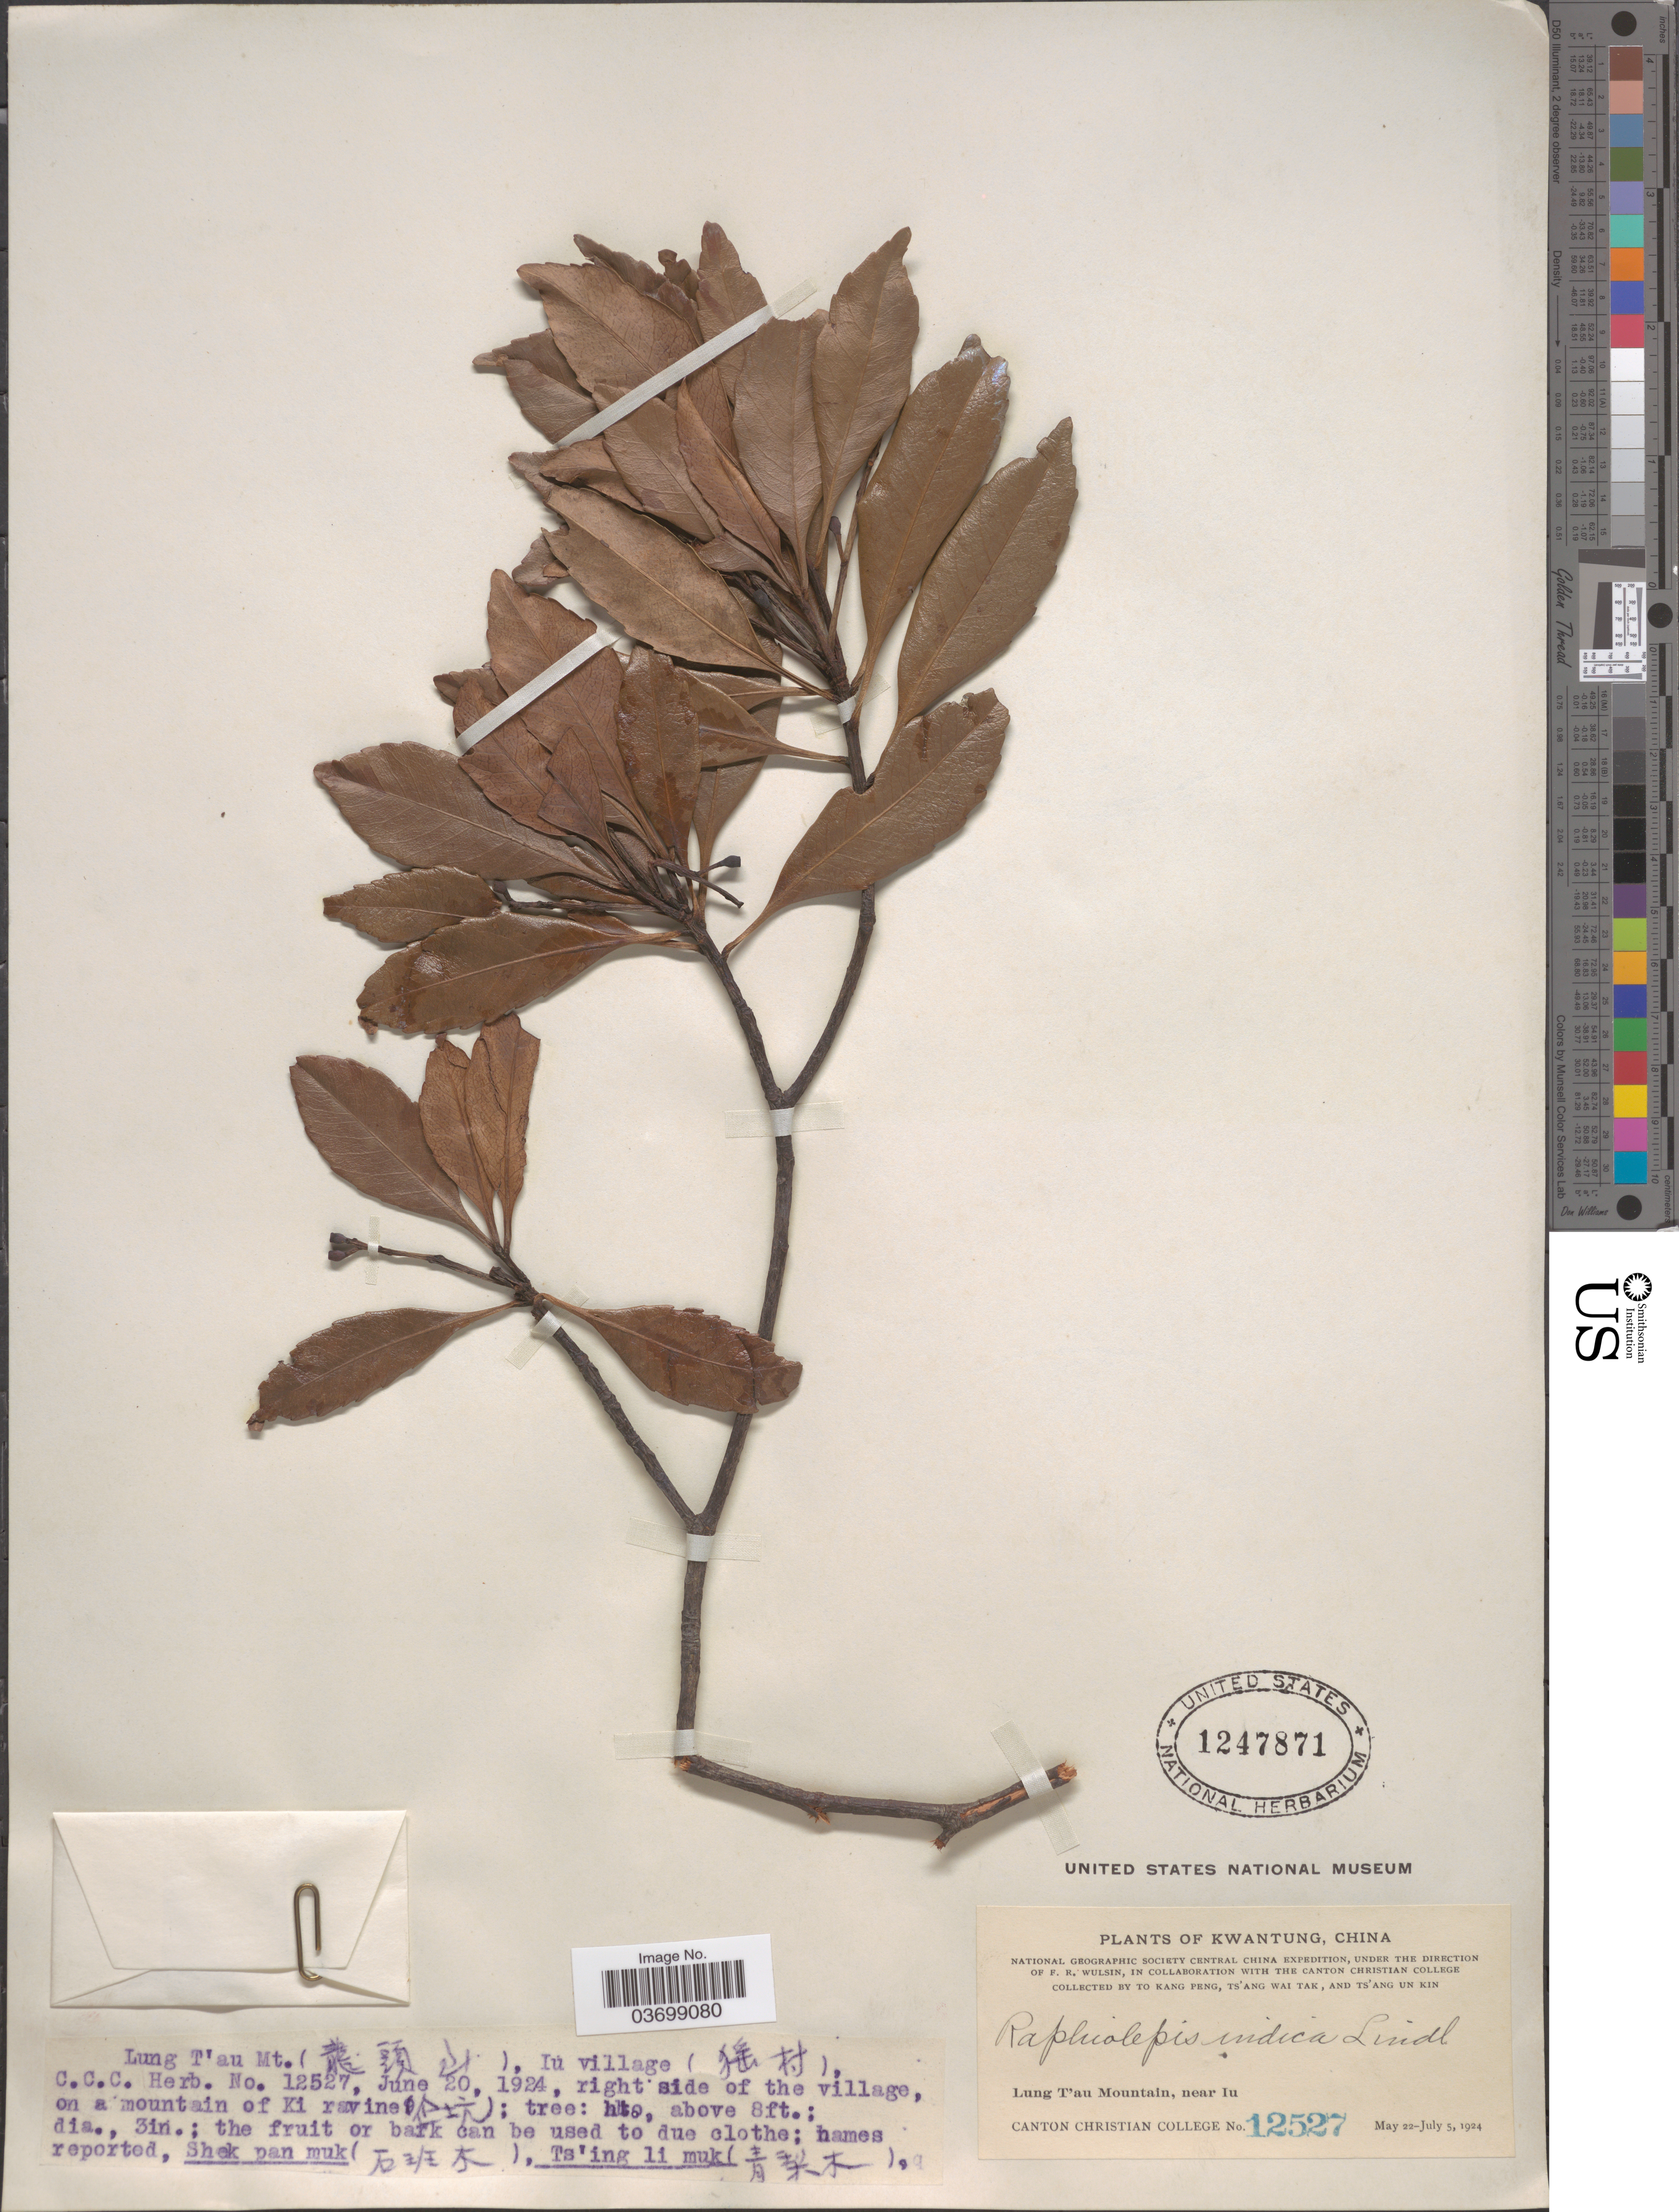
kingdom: Plantae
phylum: Tracheophyta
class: Magnoliopsida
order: Rosales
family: Rosaceae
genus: Rhaphiolepis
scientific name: Rhaphiolepis indica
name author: (L.) Lindl.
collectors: Kang Peng To, W. T. Tsang & Ts' Ang Un Kin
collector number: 12527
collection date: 1924-06-20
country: China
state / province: Guangdong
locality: Kwangtung. Lung T'au Mountain (X), near Iu village (X).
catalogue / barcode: US 1247871